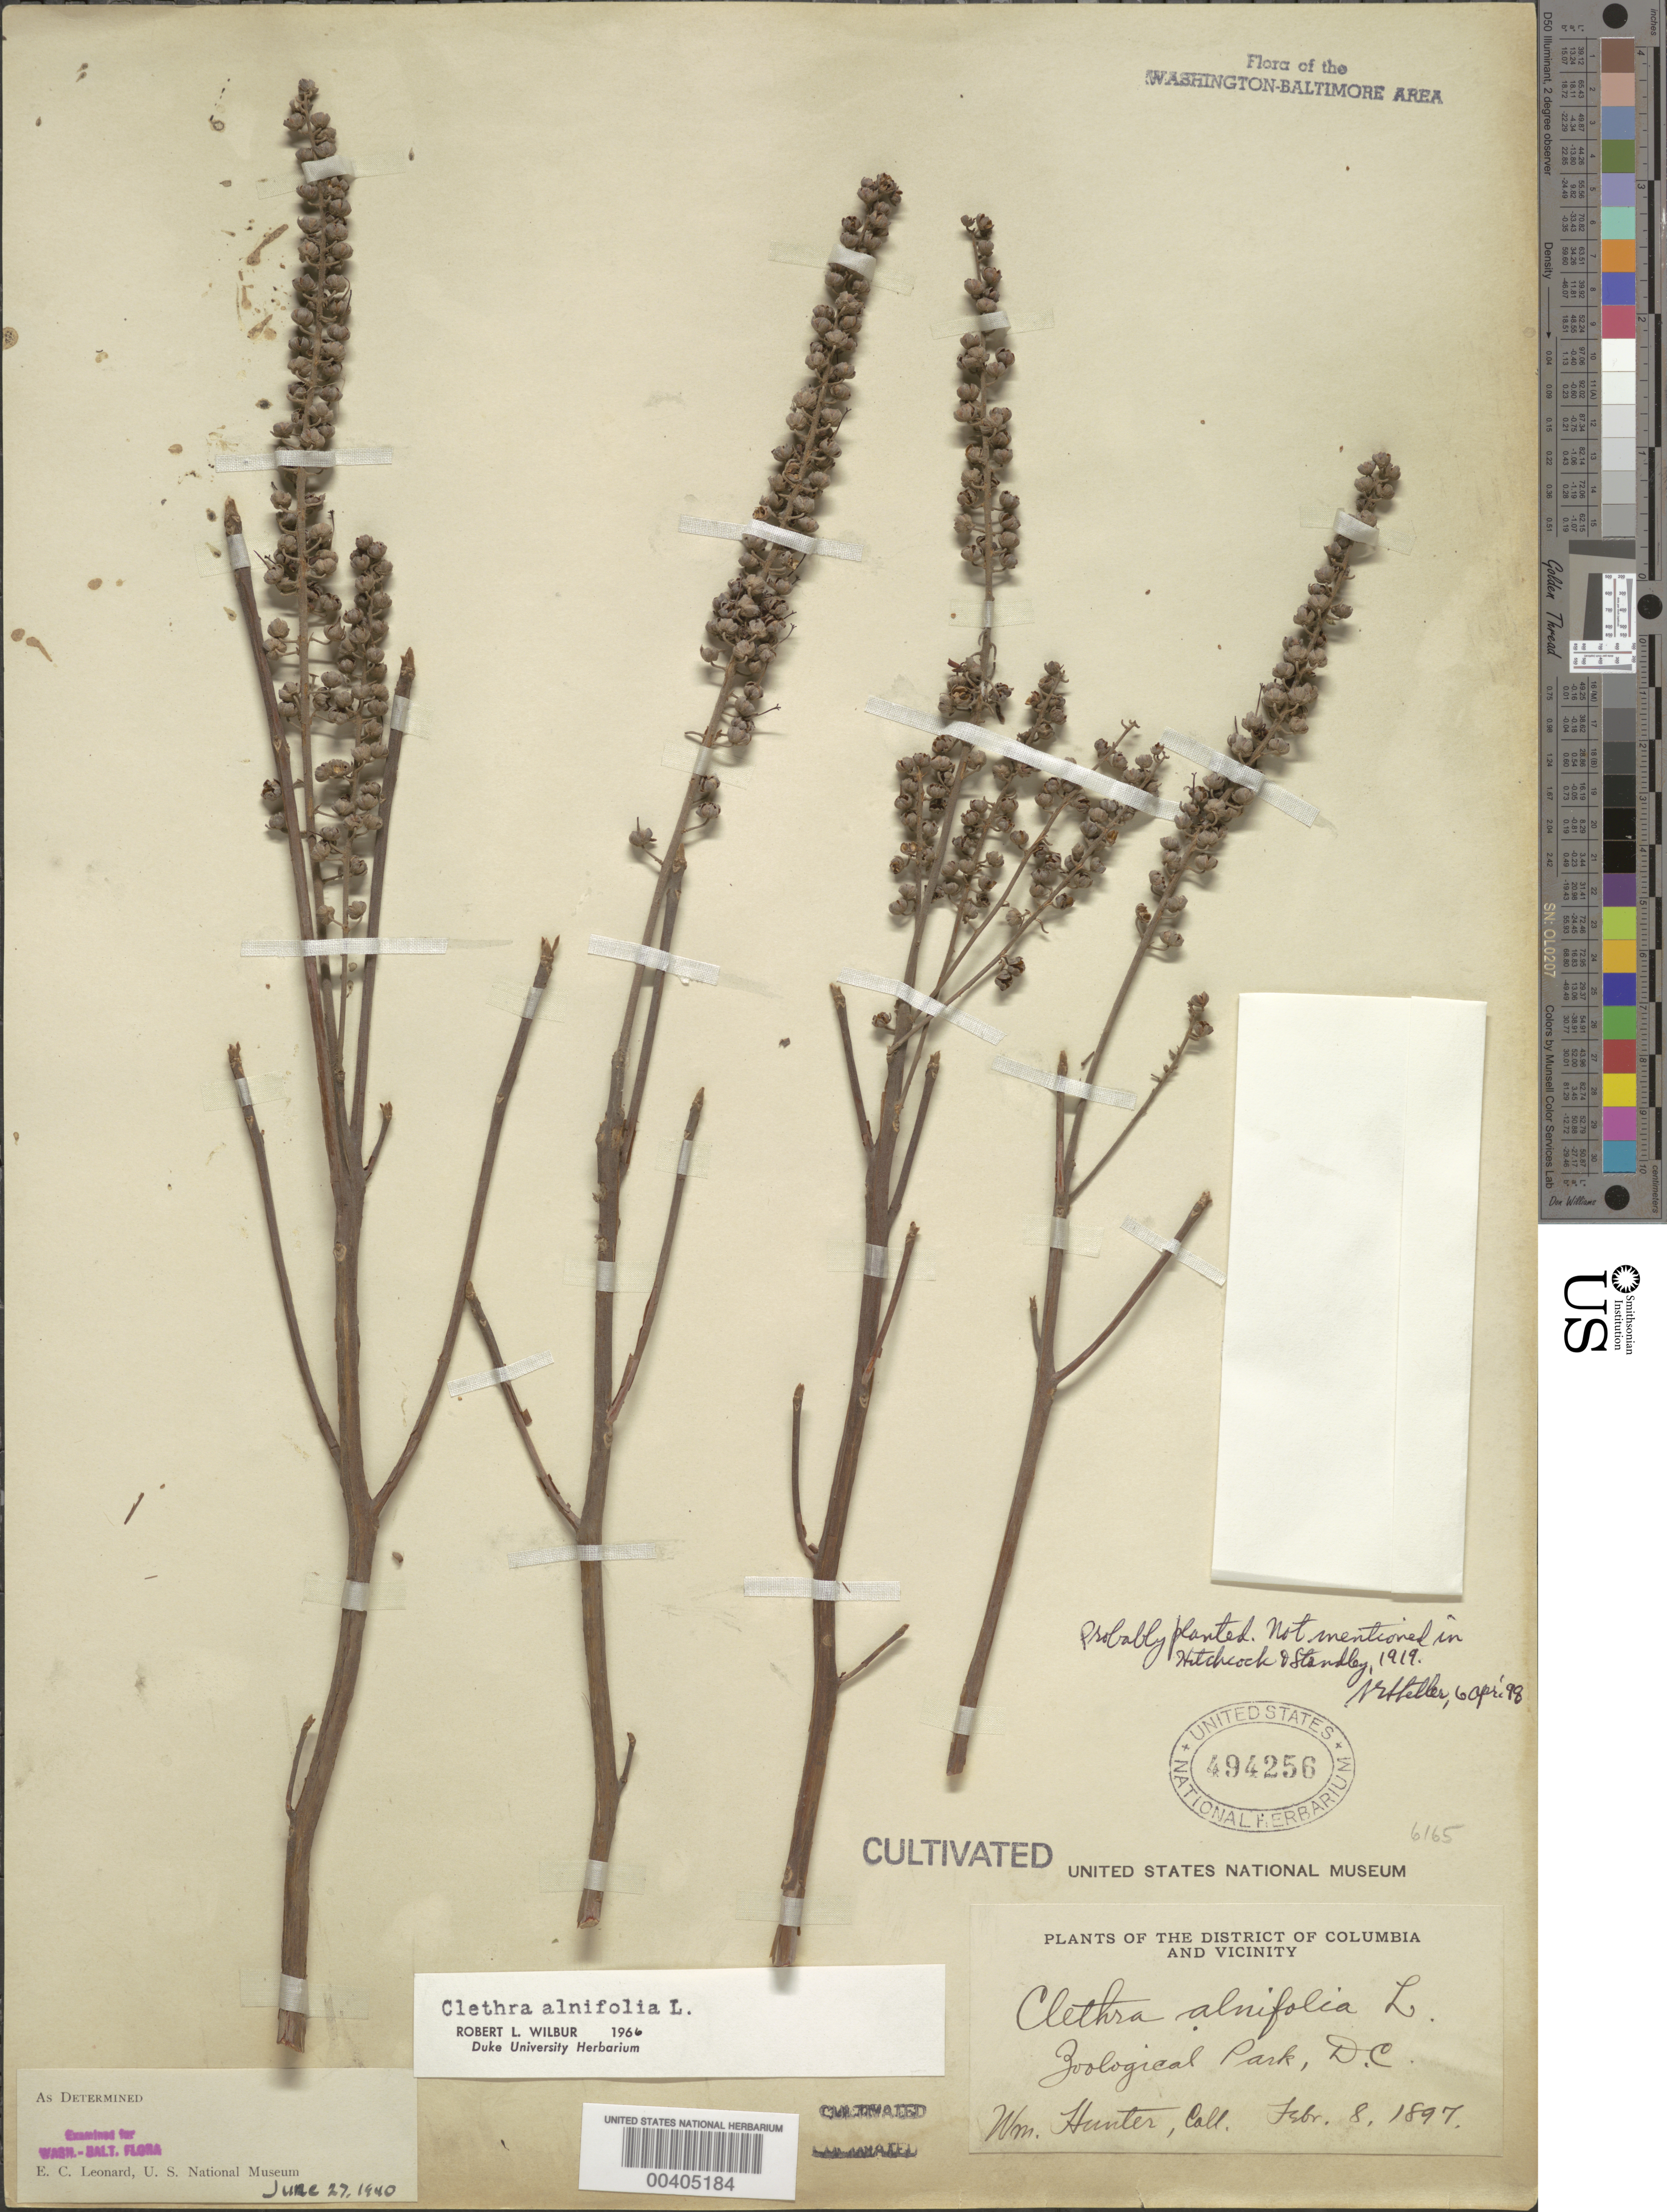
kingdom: Plantae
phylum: Tracheophyta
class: Magnoliopsida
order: Ericales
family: Clethraceae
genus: Clethra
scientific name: Clethra alnifolia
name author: L.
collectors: W. Hunter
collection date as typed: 08 Feb 1897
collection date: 1897-02-08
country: United States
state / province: District of Columbia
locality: Zoological Park Rock Creek Park & vicinity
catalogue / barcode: US 494256